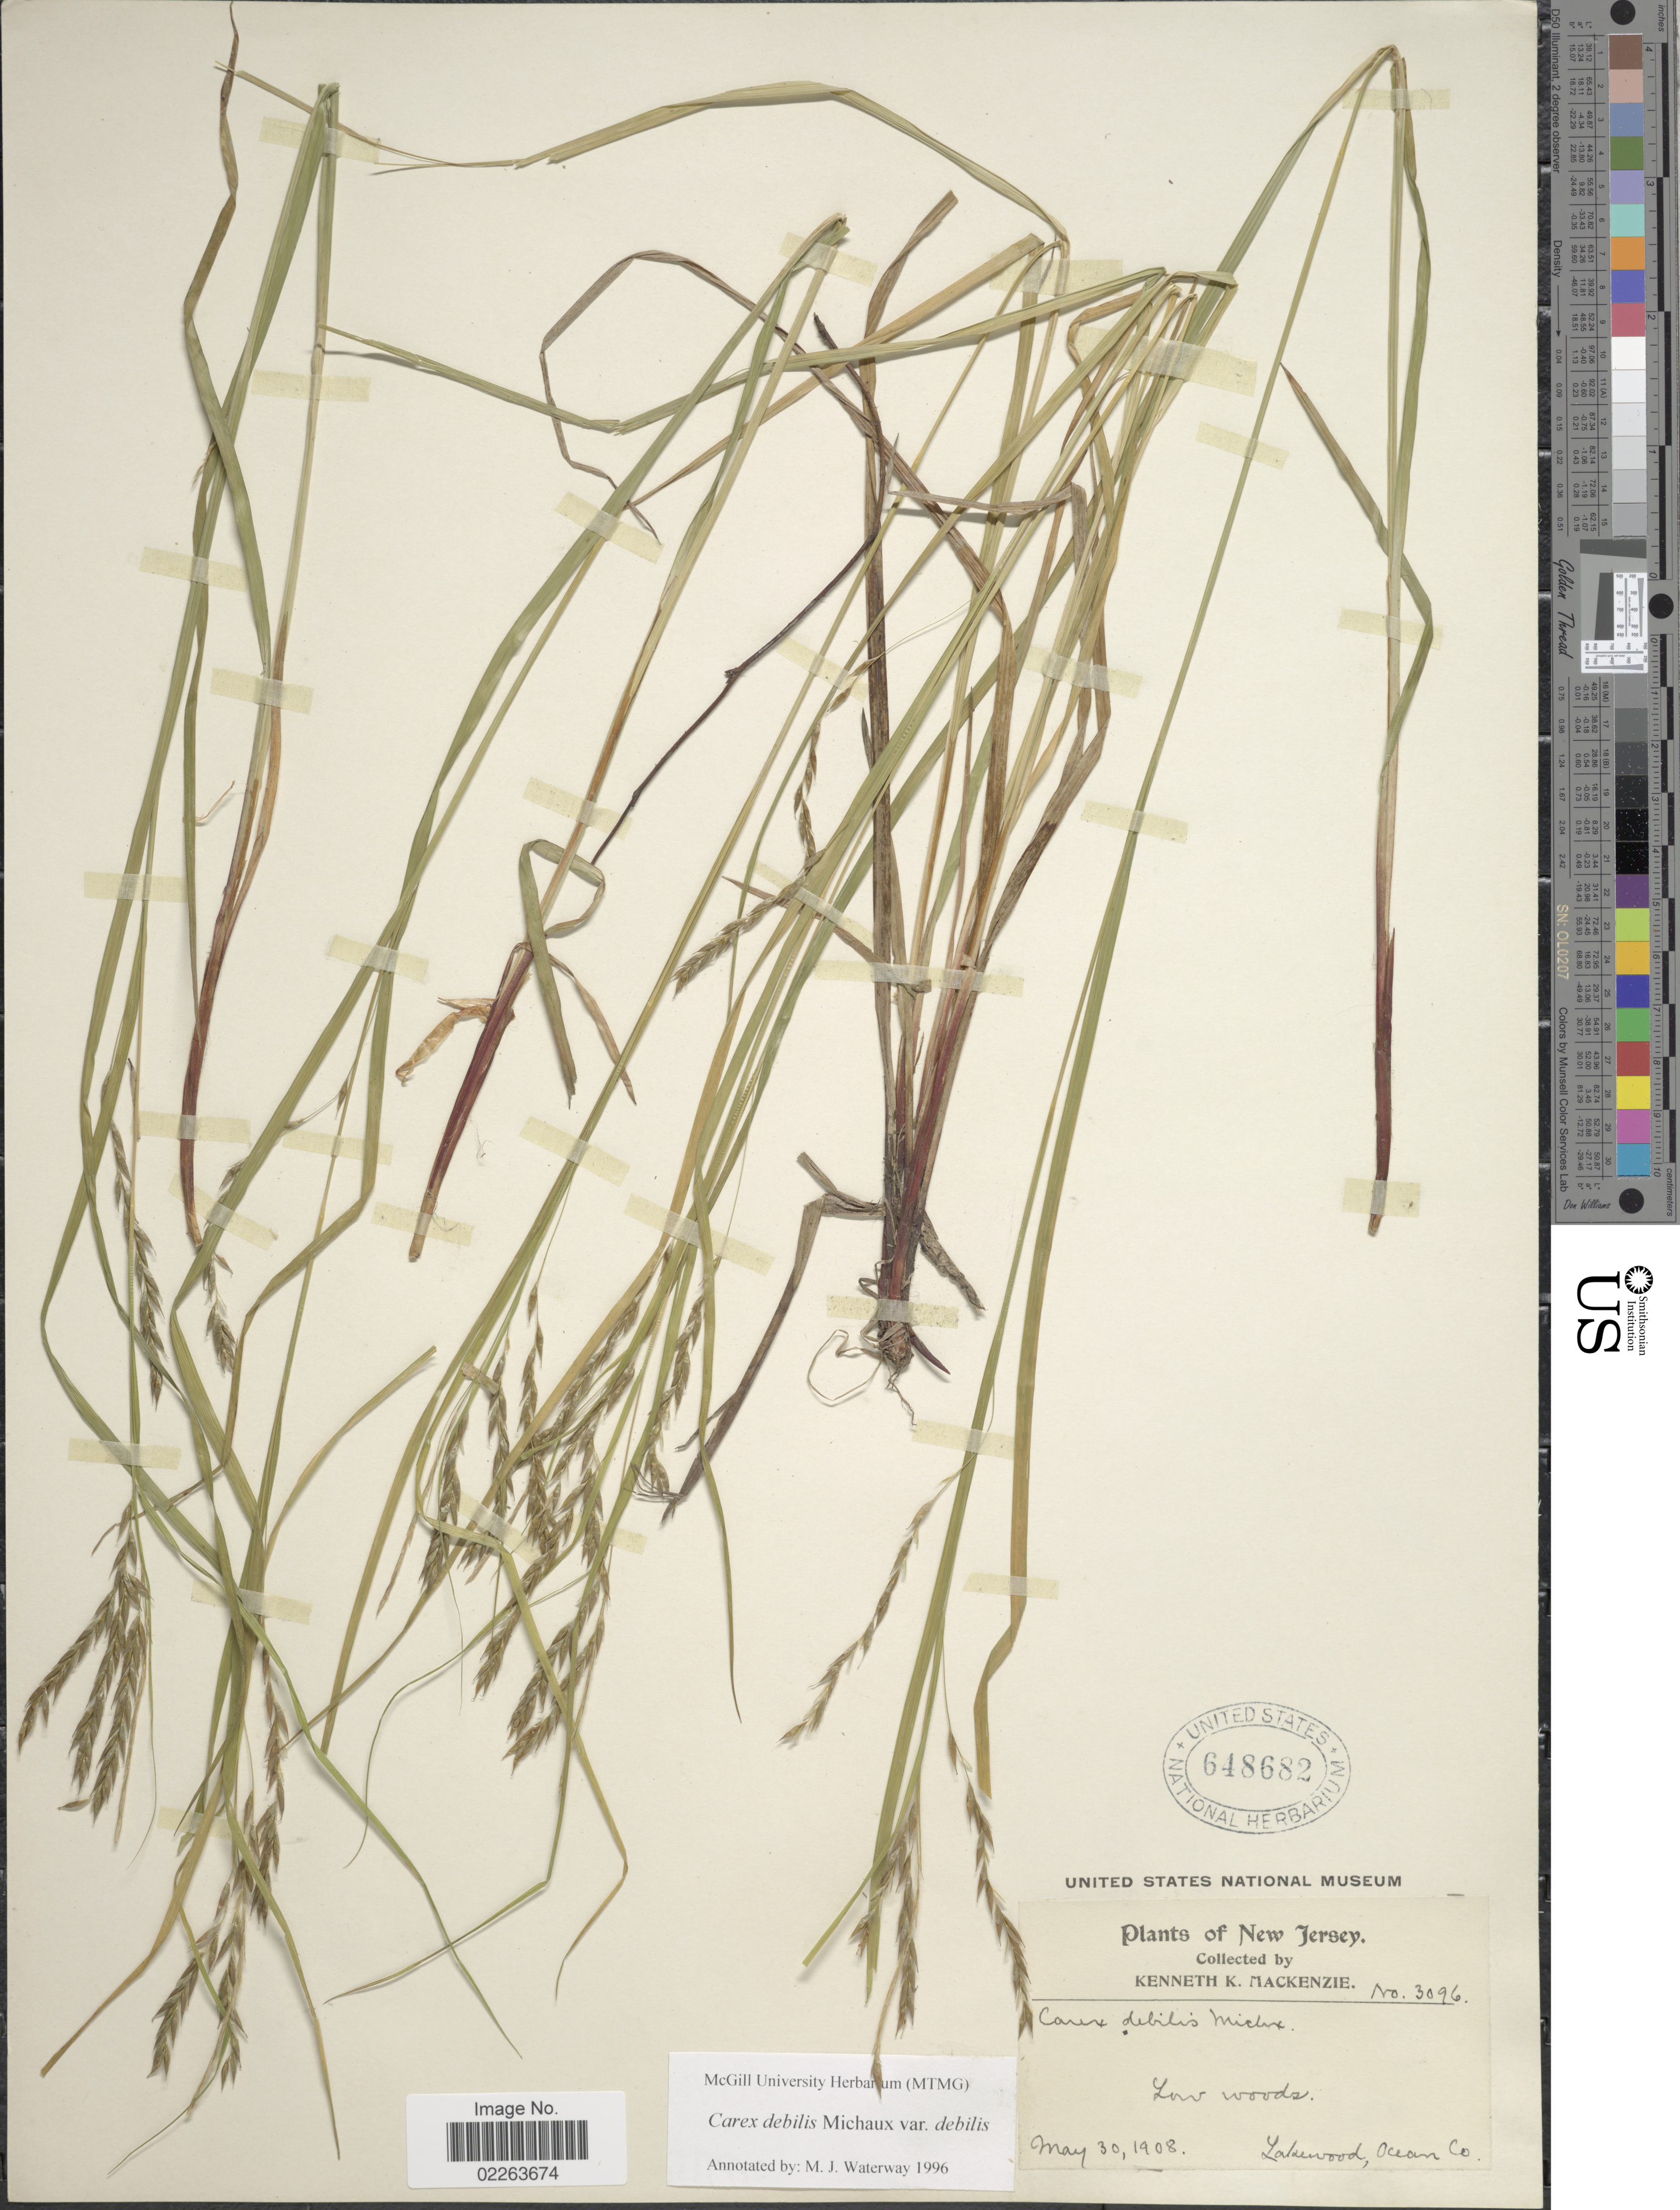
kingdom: Plantae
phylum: Tracheophyta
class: Liliopsida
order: Poales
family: Cyperaceae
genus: Carex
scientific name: Carex debilis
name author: Michx.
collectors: K. K. Mackenzie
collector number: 3096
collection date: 1908-05-30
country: United States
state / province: New Jersey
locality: Lakewood, Ocean Co.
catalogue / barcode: US 648682